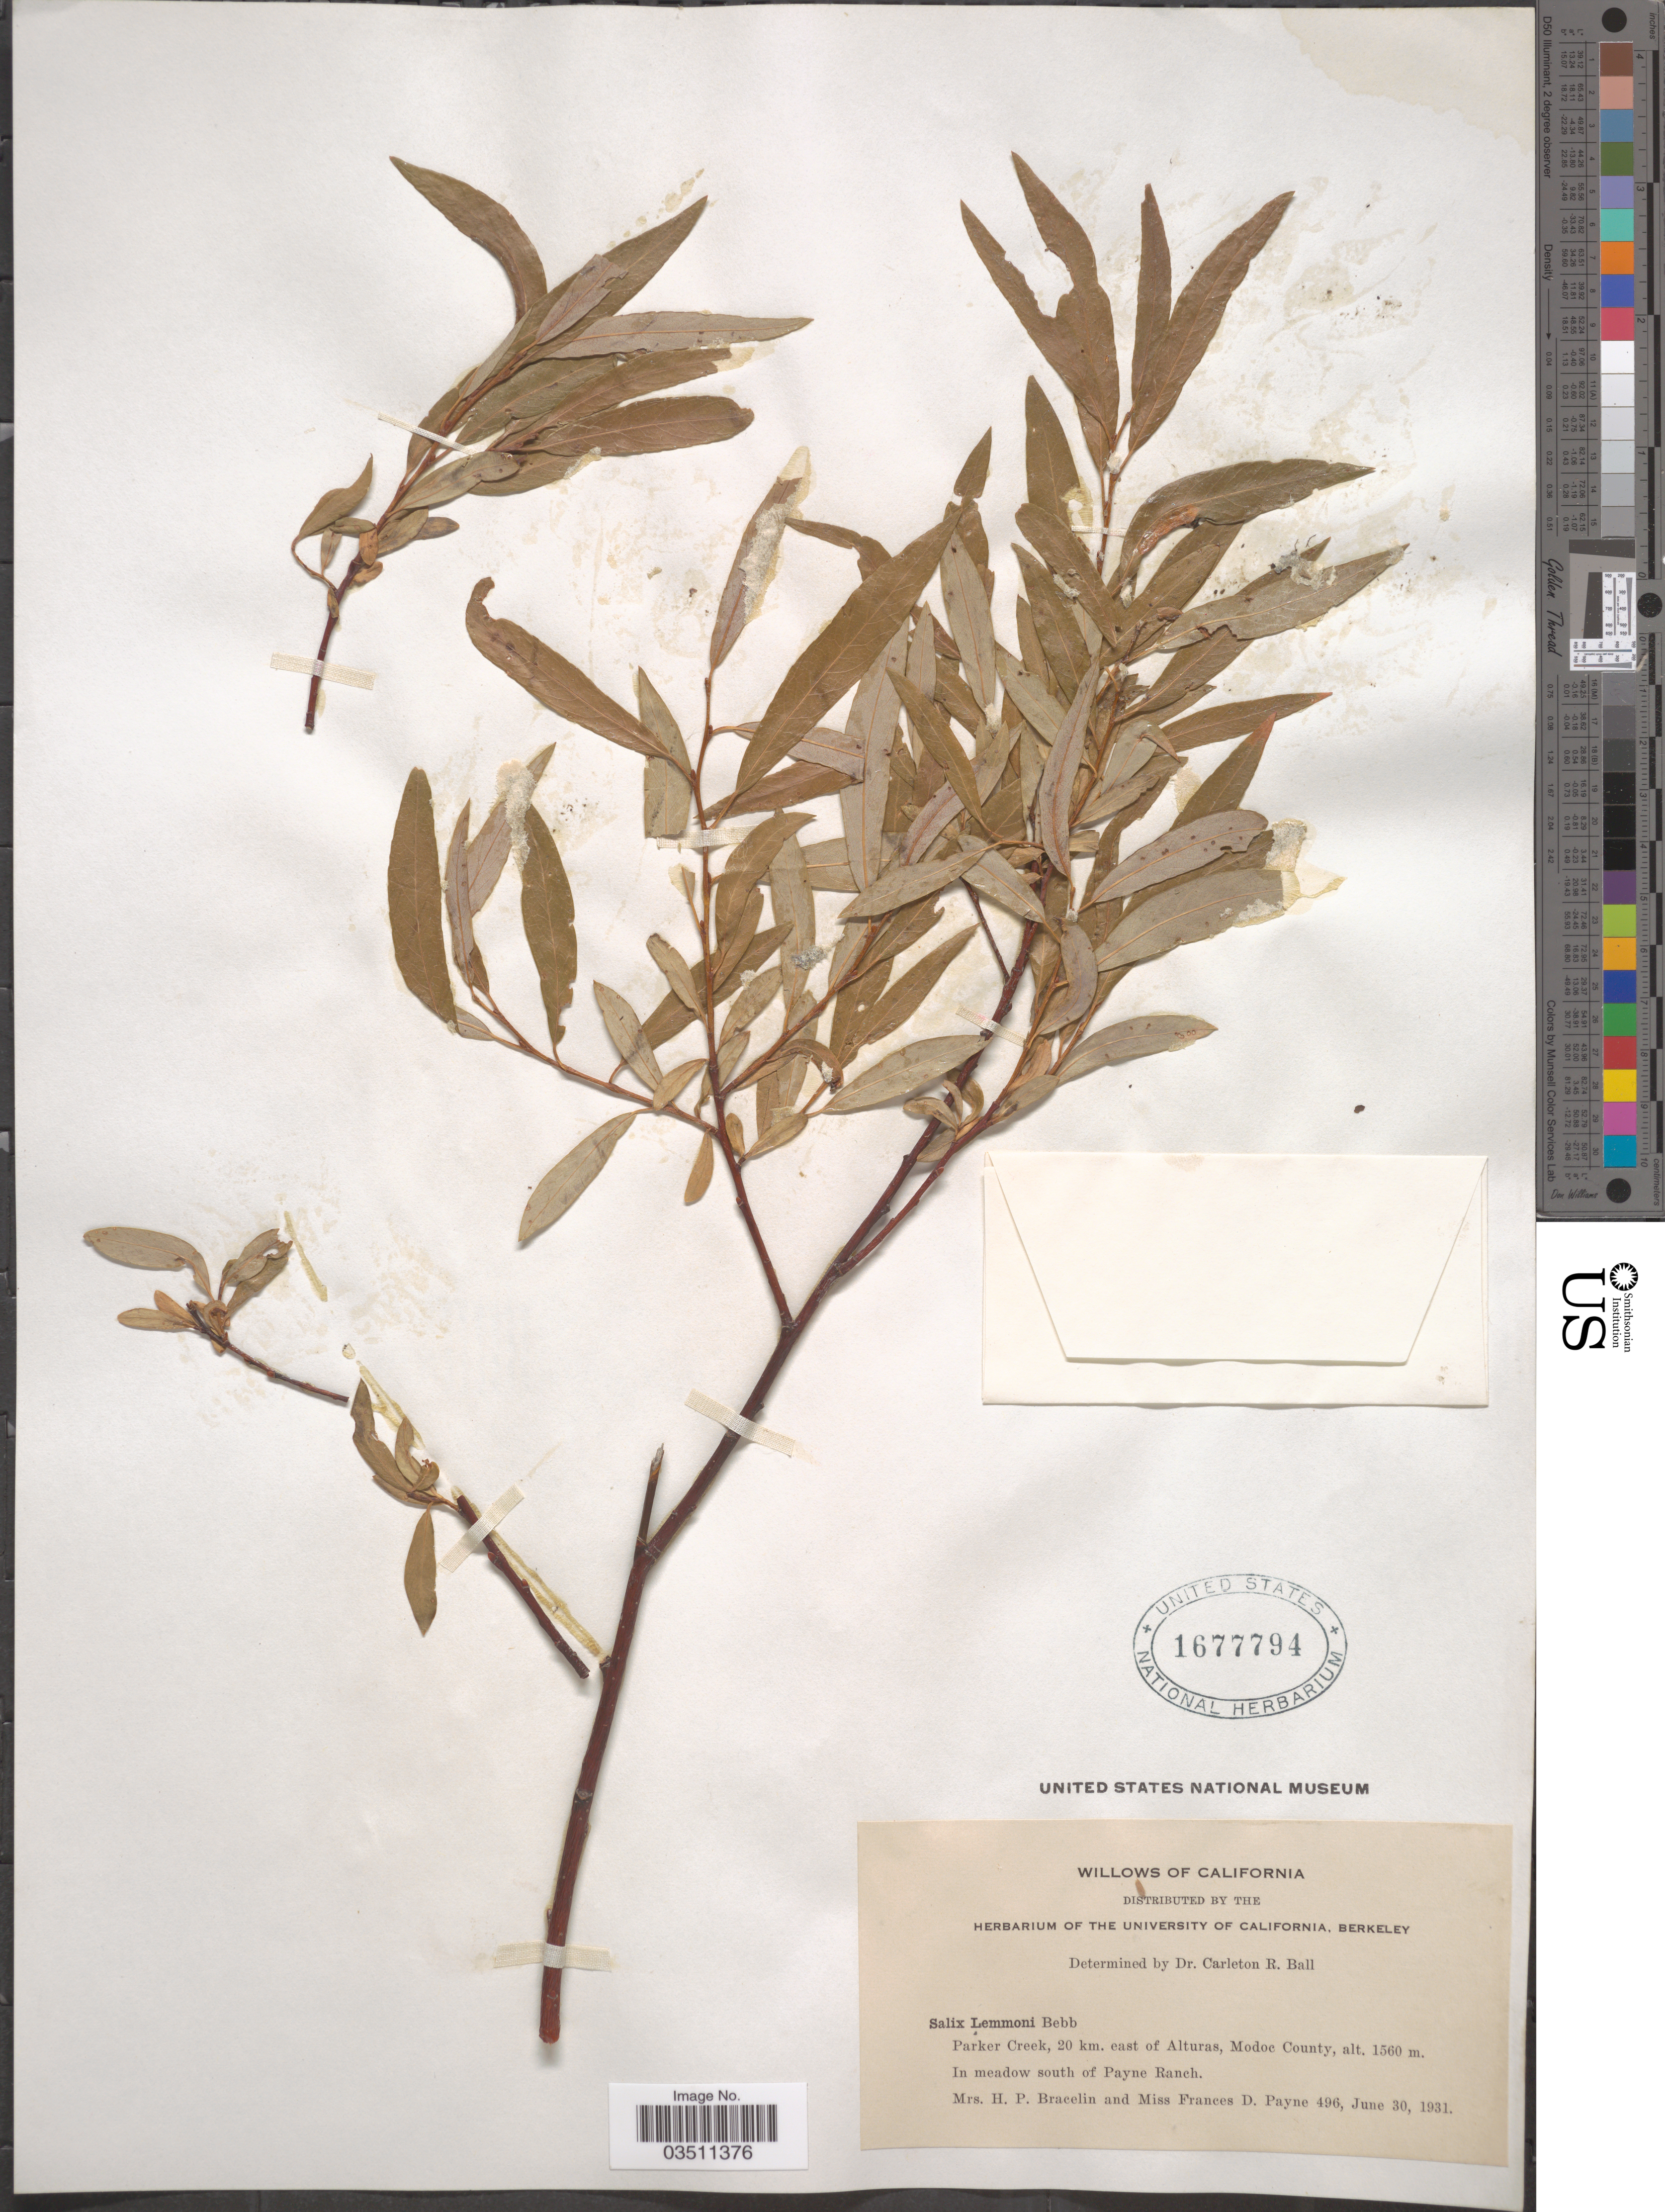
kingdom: Plantae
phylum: Tracheophyta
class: Magnoliopsida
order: Malpighiales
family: Salicaceae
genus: Salix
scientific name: Salix lemmonii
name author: Bebb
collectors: H. Bracelin & F. Payne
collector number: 496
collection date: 1931-06-30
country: United States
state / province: California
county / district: Modoc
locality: Parker Creek, 20 km. east of Alturas, Modoc County. In meadow south of Payne Ranch.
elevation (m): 1560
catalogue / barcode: US 1677794